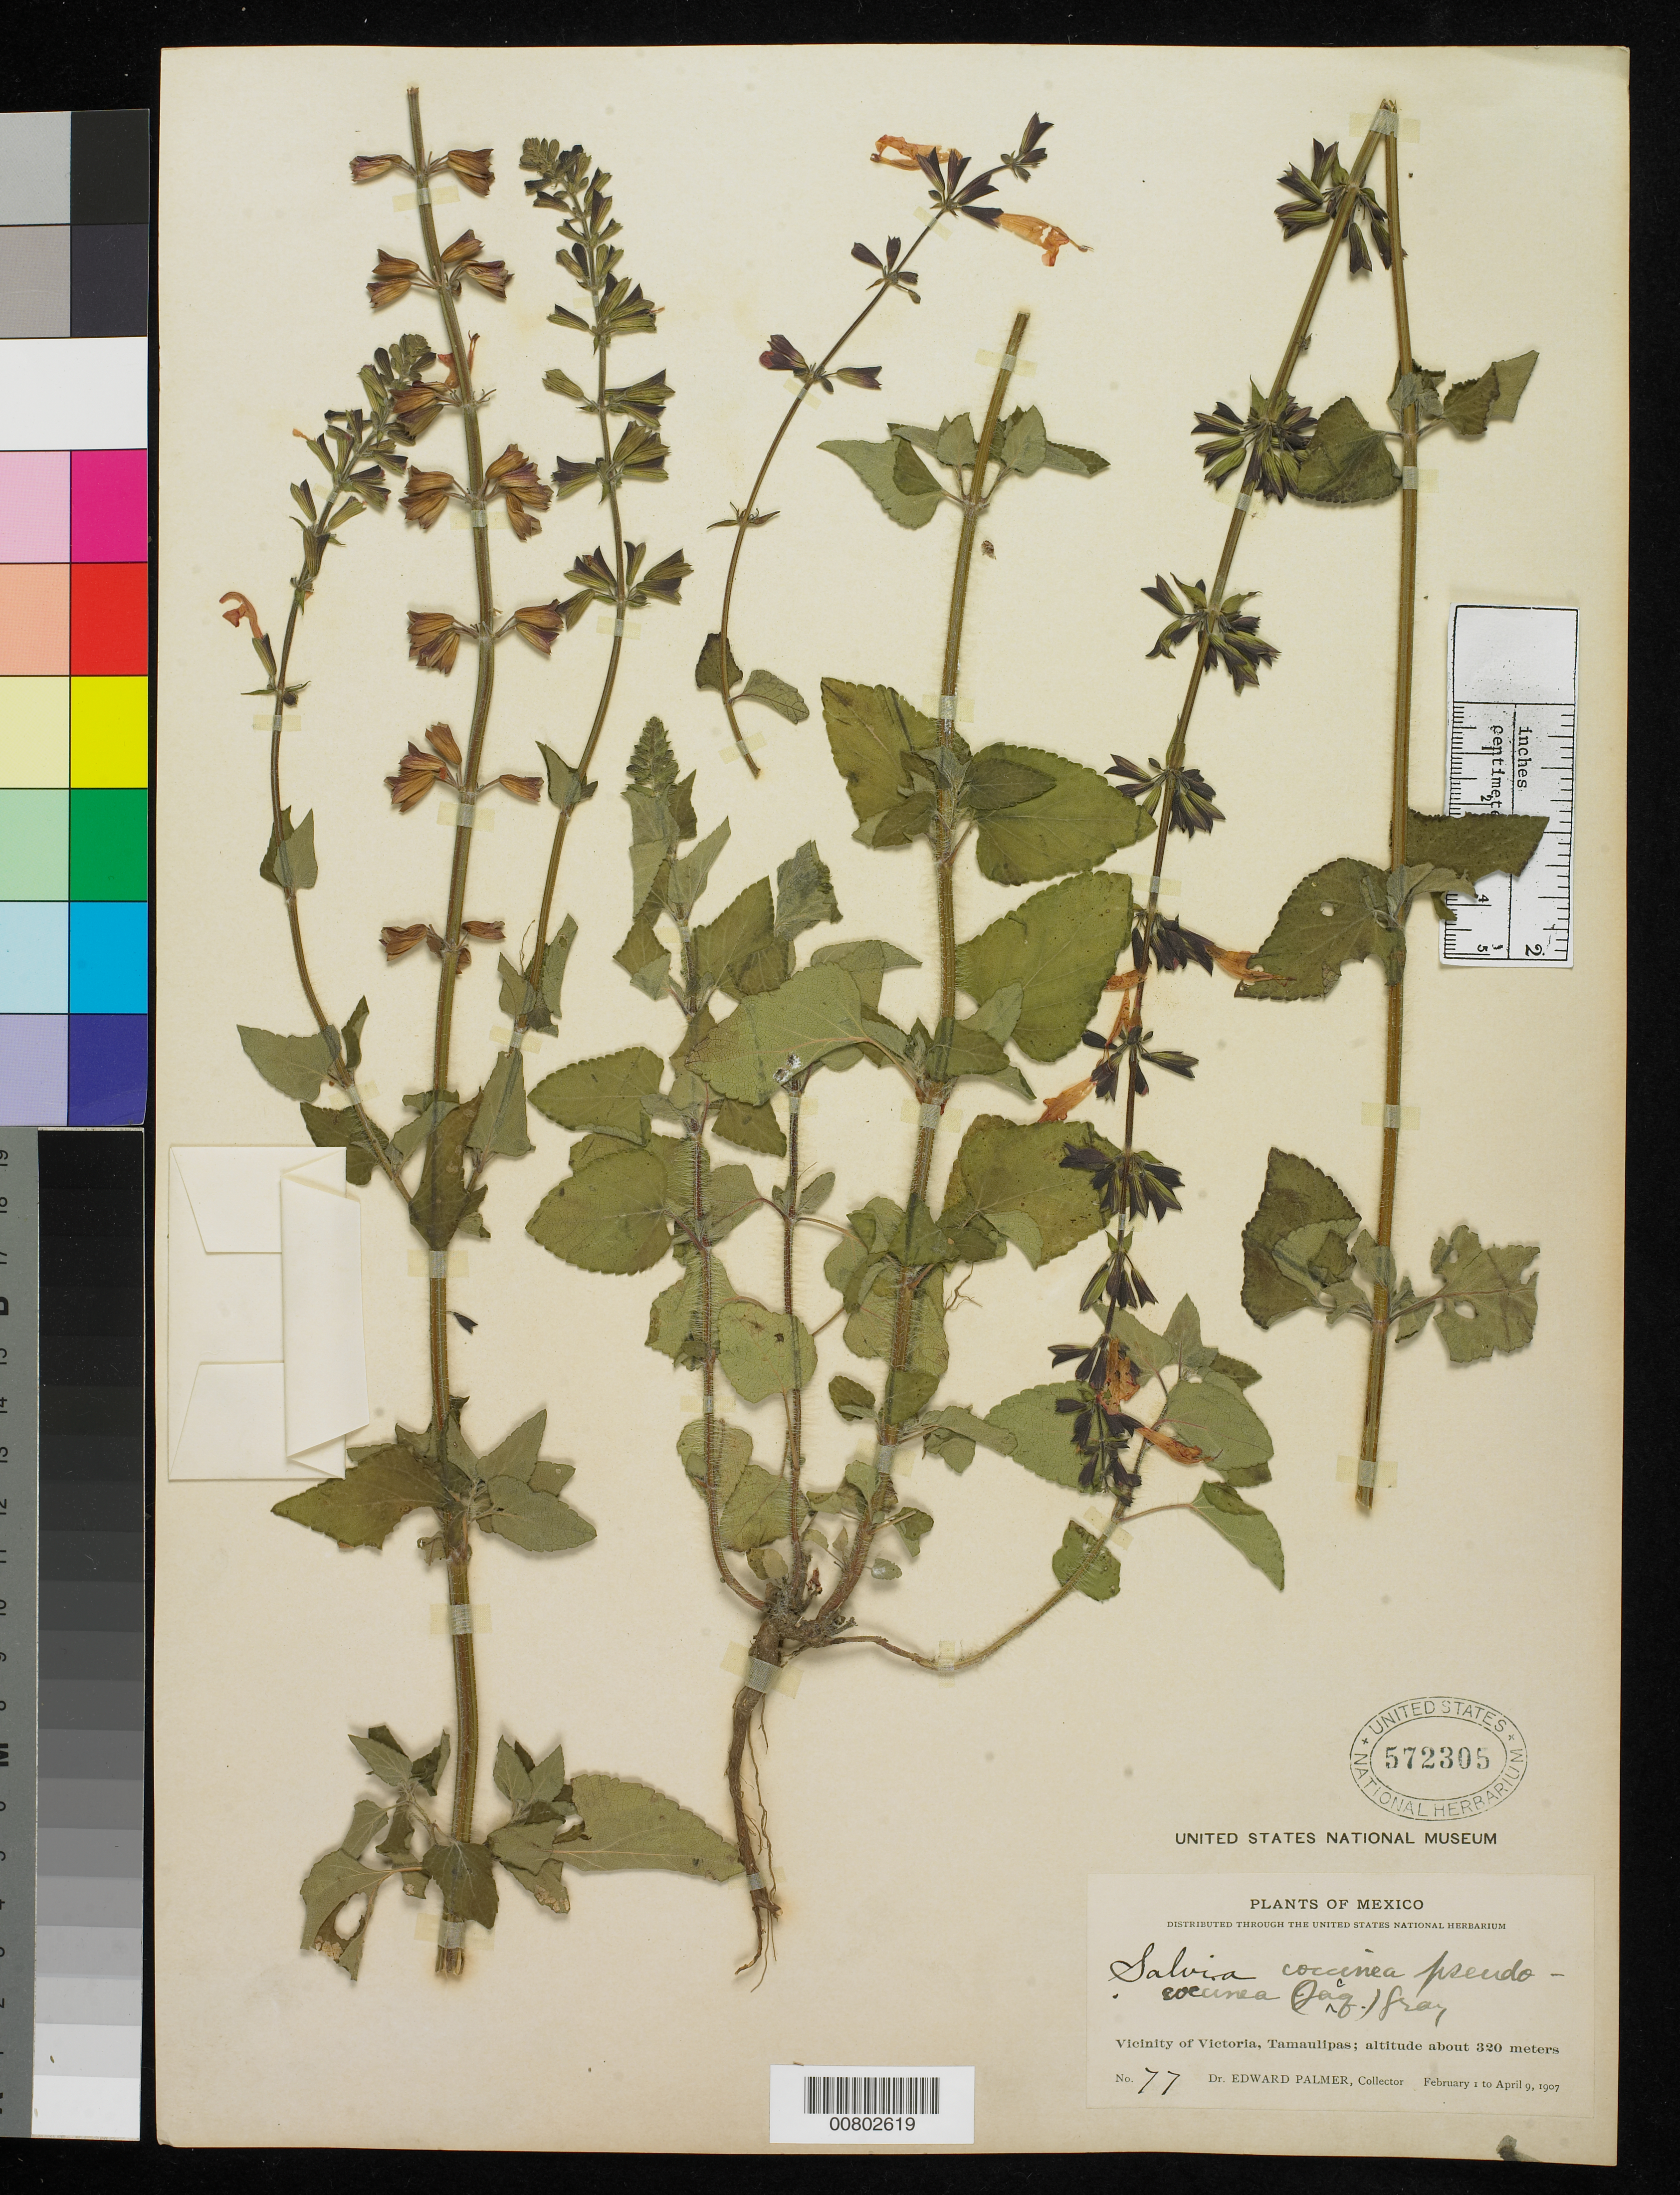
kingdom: Plantae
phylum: Tracheophyta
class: Magnoliopsida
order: Lamiales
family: Lamiaceae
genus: Salvia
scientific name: Salvia coccinea f. pseudococcinea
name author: (Jacq.) Voss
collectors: E. Palmer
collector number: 77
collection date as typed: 01 Feb 1907 to 09 Apr 1907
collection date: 1907-02-01/1907-04-09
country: Mexico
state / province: Tamaulipas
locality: Vicinity of Victoria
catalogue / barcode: US 572305